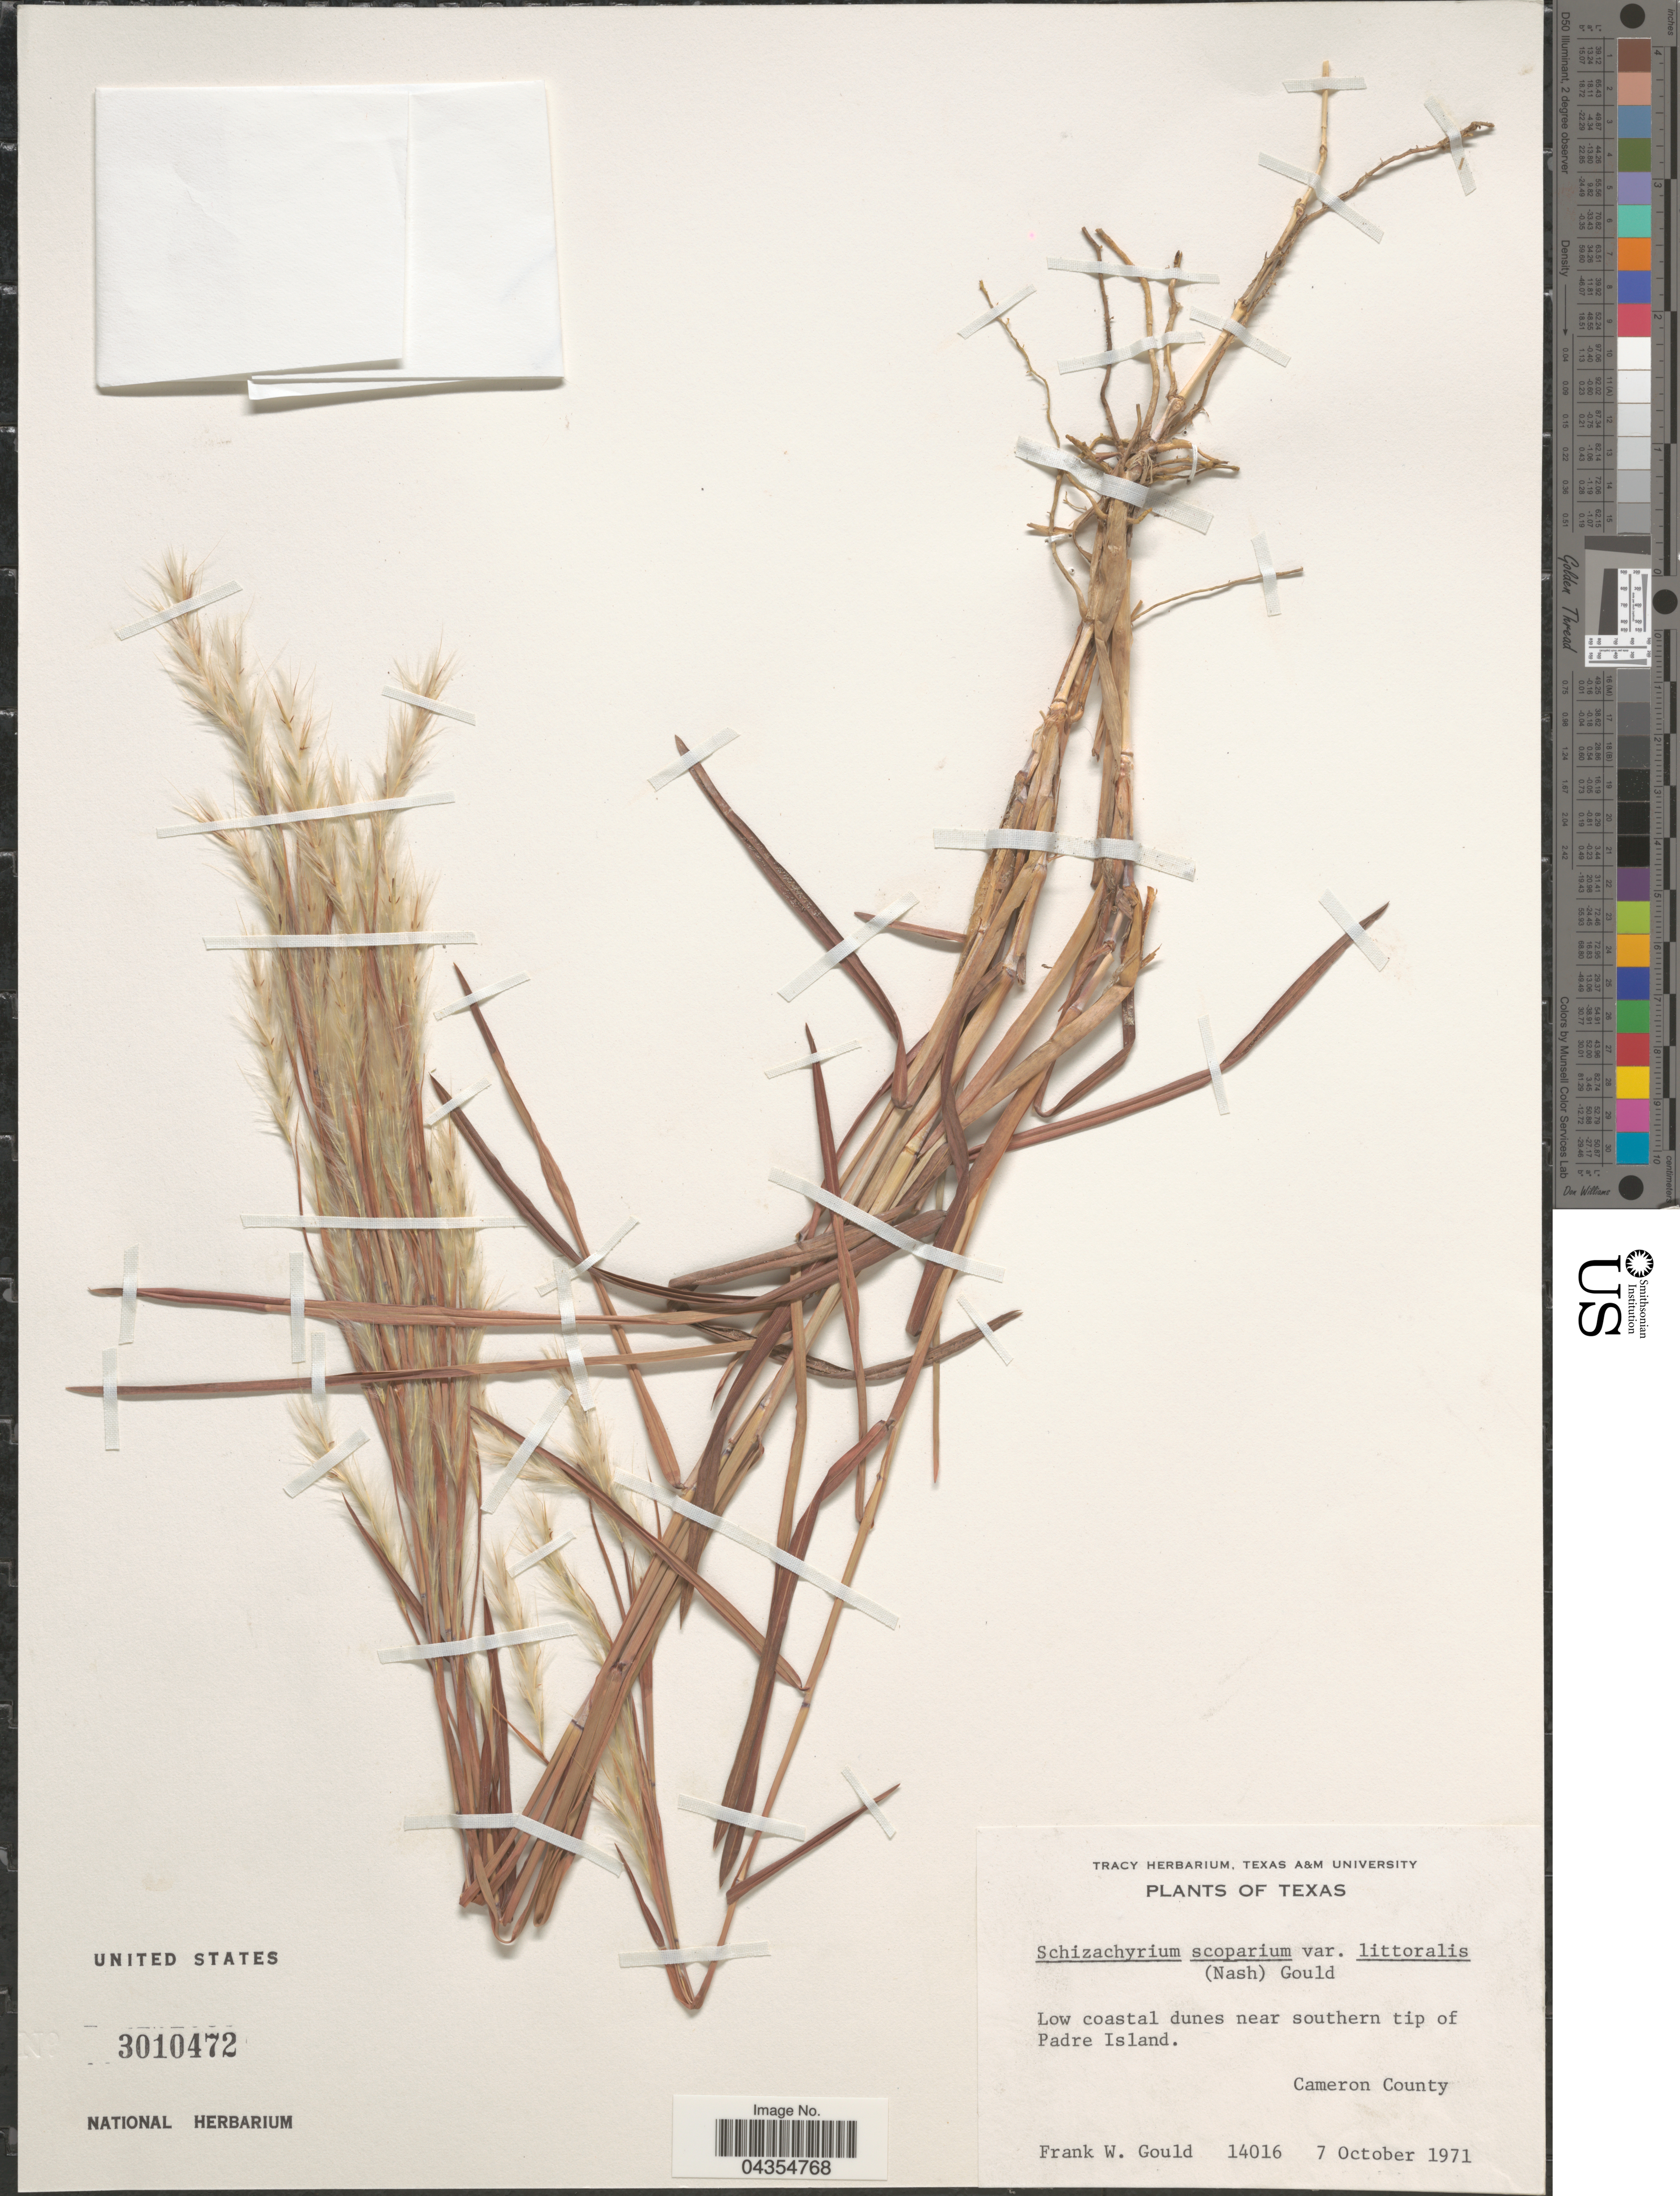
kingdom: Plantae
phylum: Tracheophyta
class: Liliopsida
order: Poales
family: Poaceae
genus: Schizachyrium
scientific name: Schizachyrium sanguineum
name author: (Retz.) Alston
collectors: F. W. Gould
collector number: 14016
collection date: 1971-10-07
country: United States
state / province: Texas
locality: Low coastal dunes near southern tip of Padre Island. Cameron County.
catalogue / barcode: US 3010472